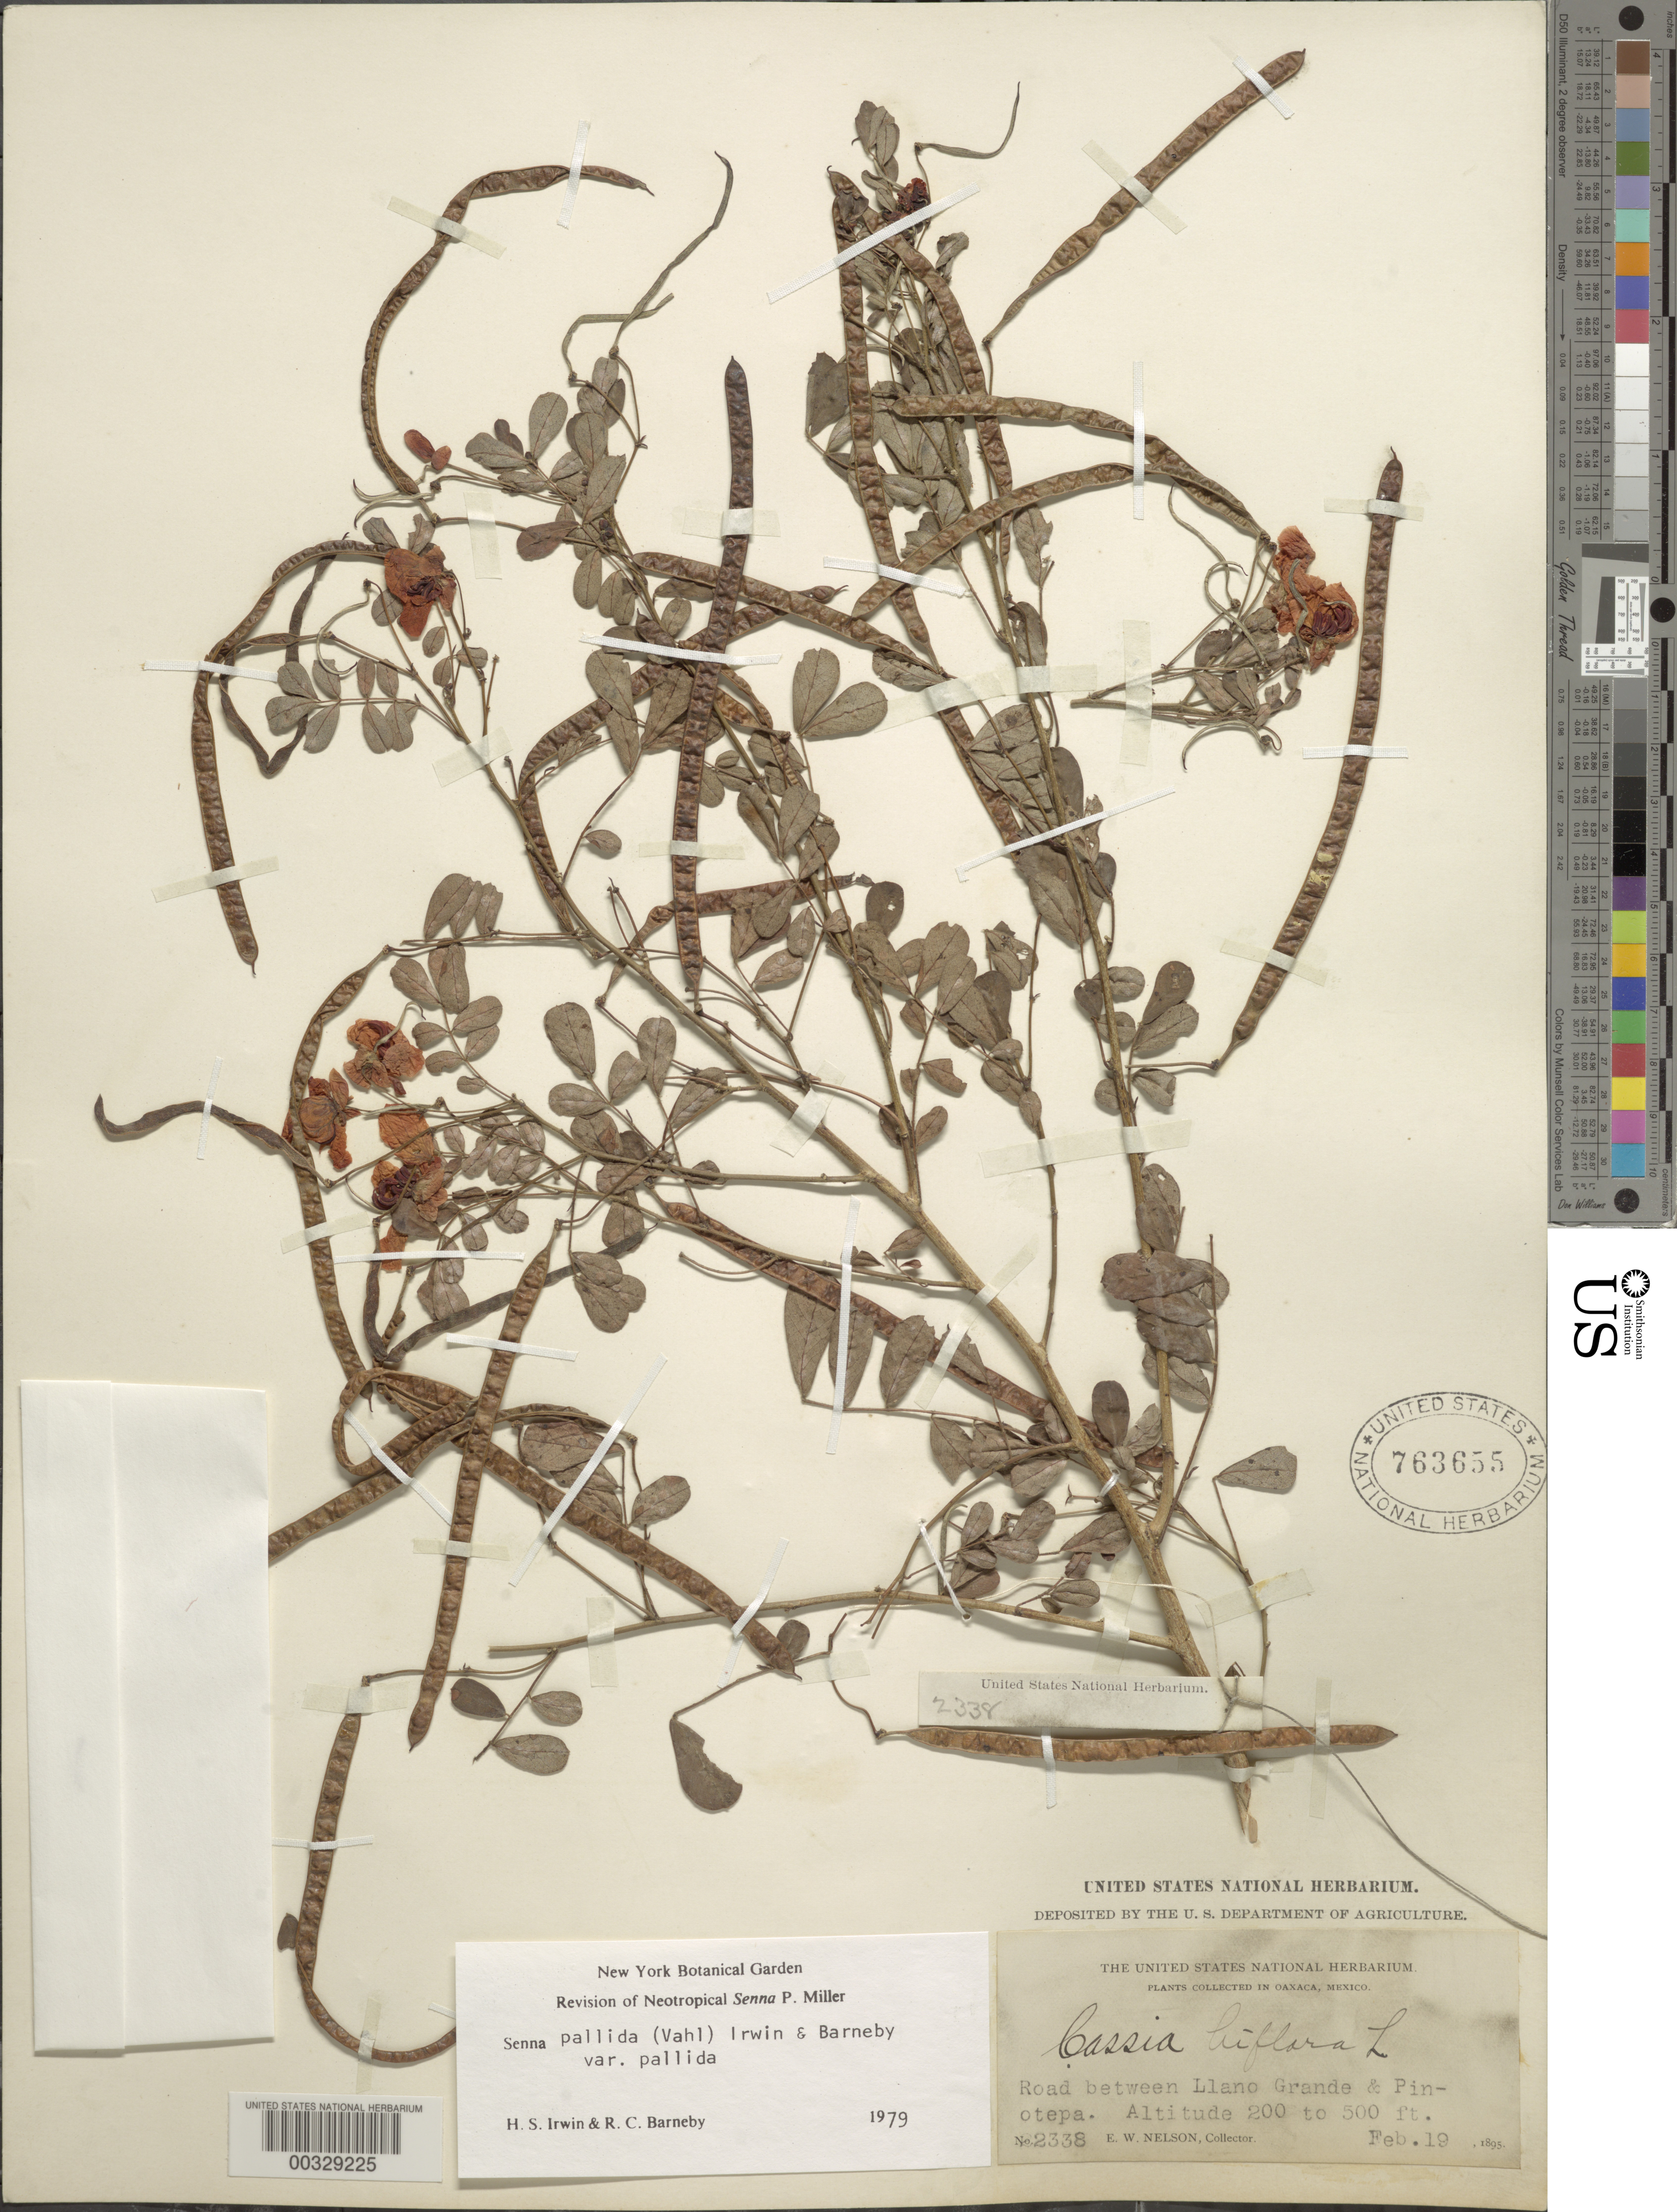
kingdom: Plantae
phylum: Tracheophyta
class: Magnoliopsida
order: Fabales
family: Fabaceae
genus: Senna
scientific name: Senna pallida var. pallida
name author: (Vahl) H.S. Irwin & Barneby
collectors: E. W. Nelson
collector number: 2338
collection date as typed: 19 Feb 1895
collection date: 1895-02-19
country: Mexico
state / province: Oaxaca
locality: Road between llano grande and pinotepa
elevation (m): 61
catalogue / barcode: US 763655